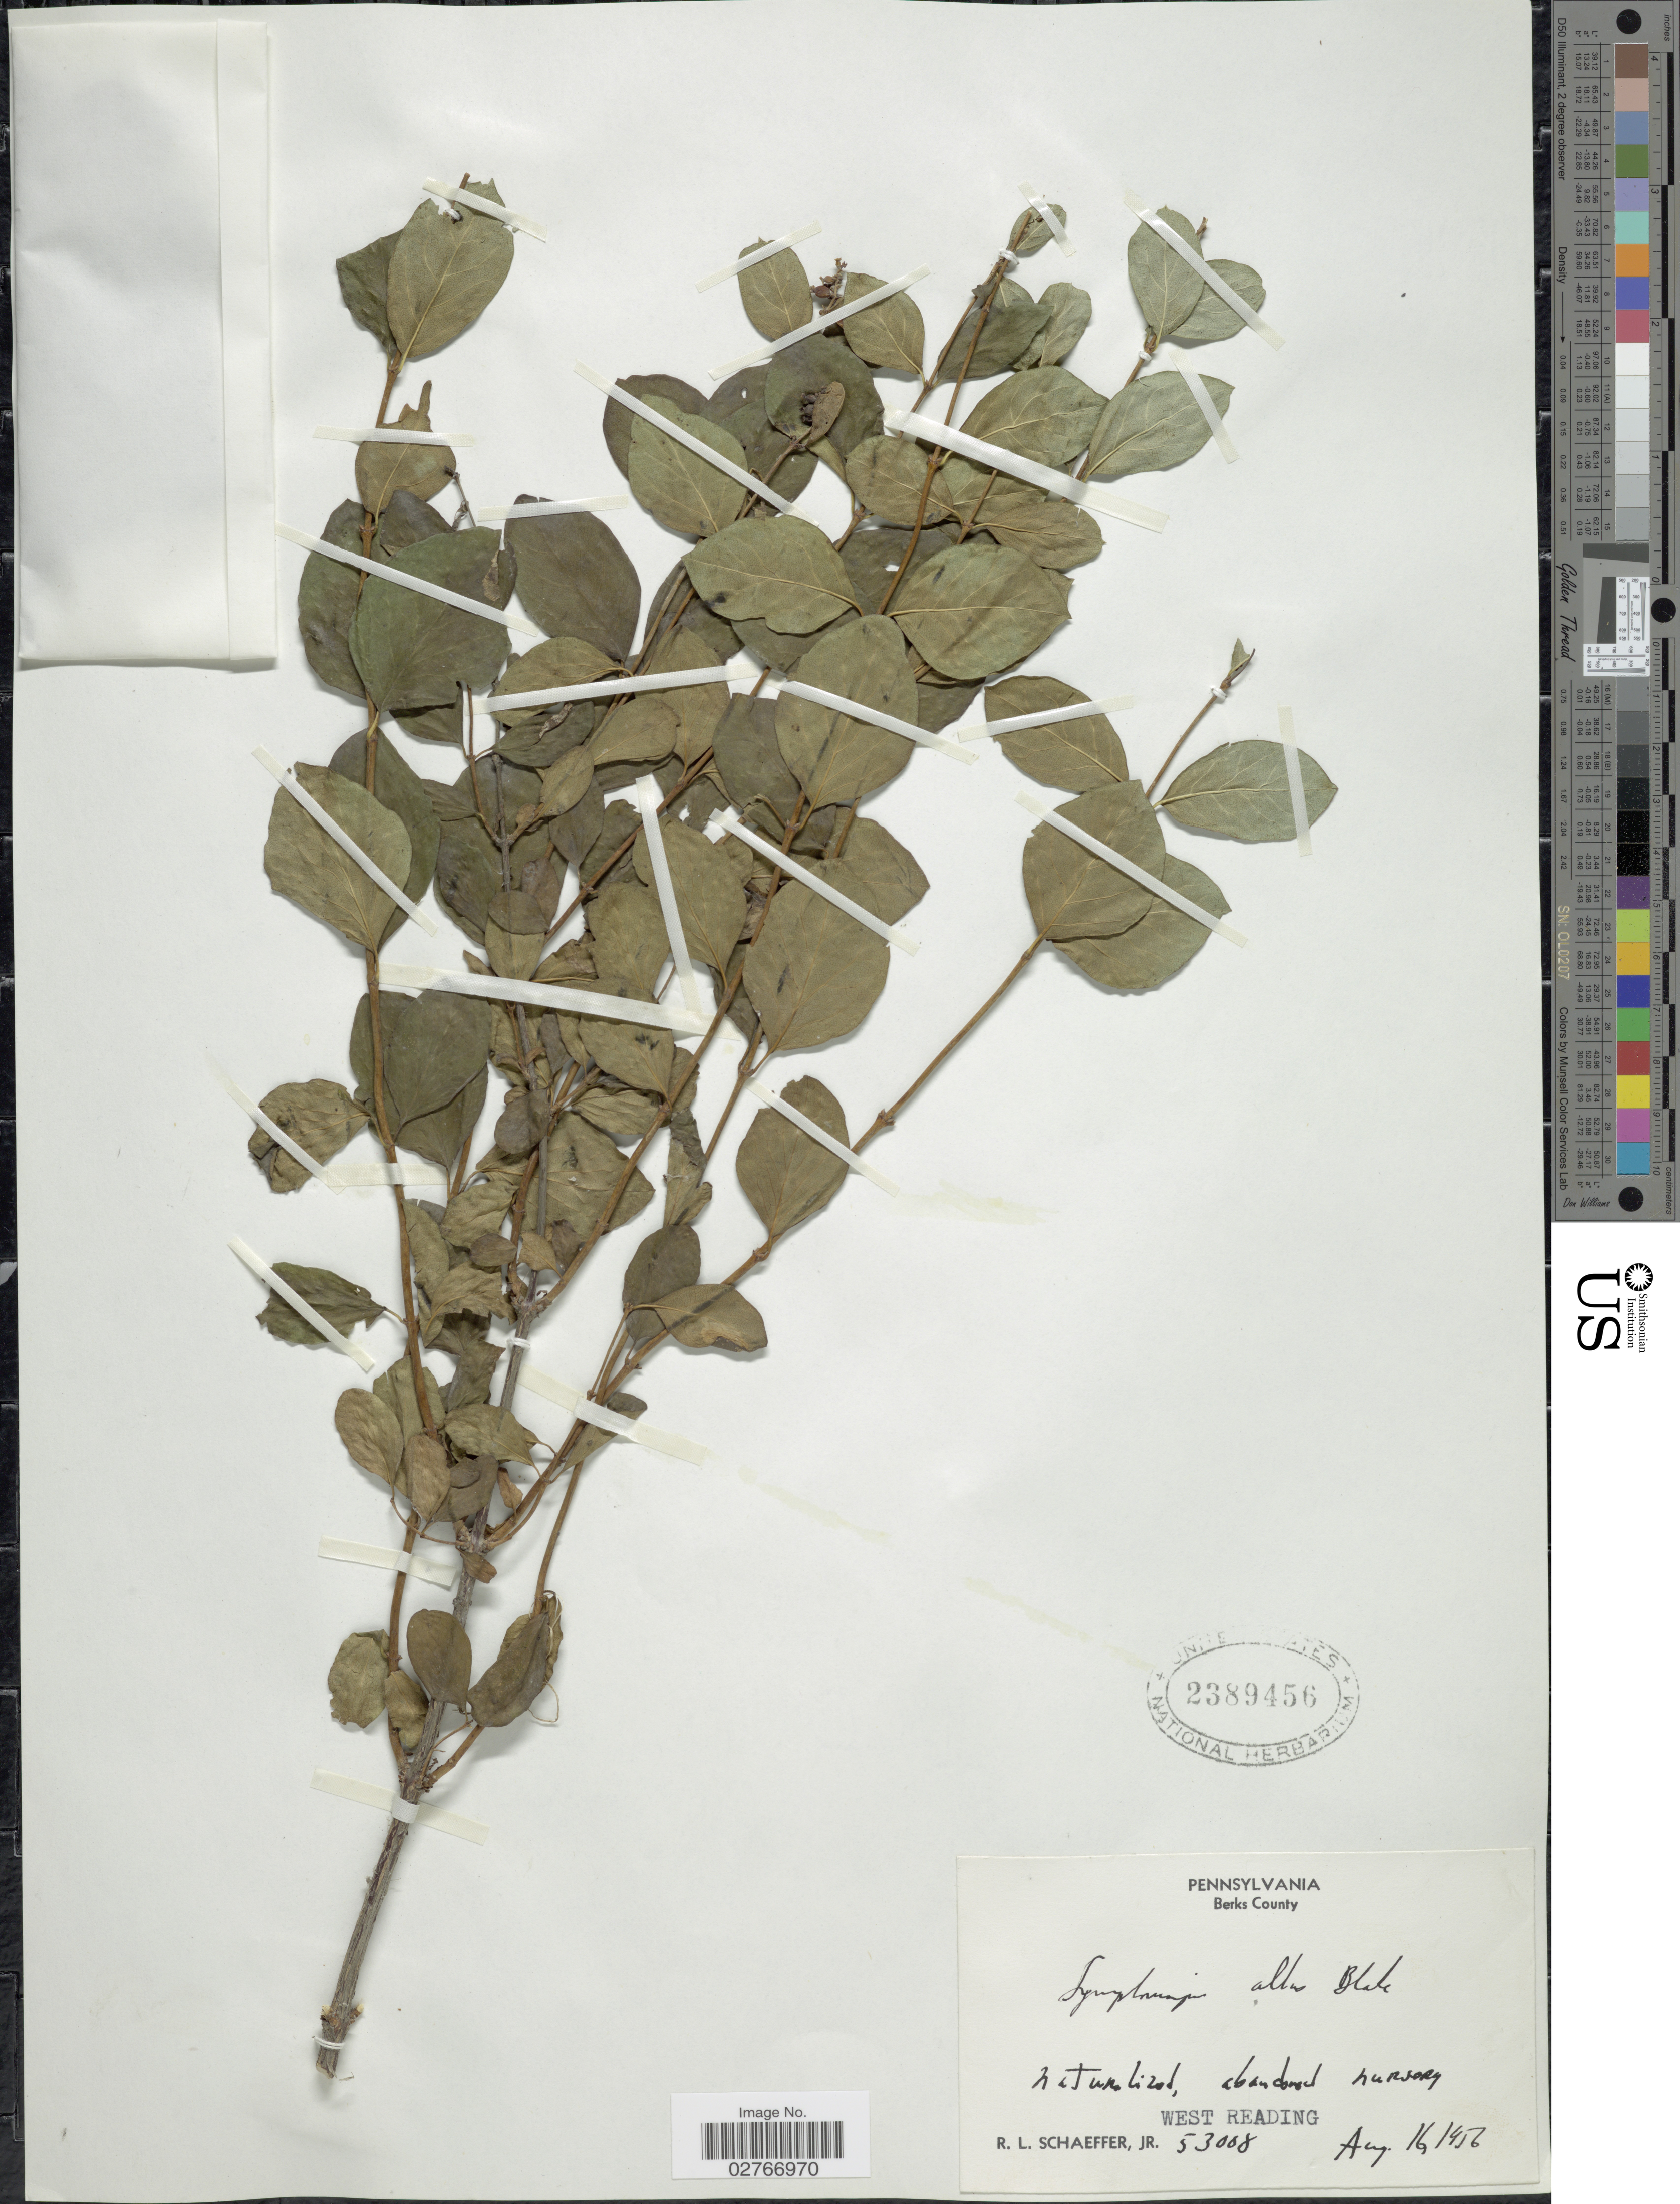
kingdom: Plantae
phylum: Tracheophyta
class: Magnoliopsida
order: Dipsacales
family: Caprifoliaceae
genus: Symphoricarpos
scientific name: Symphoricarpos albus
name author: (L.) S.F. Blake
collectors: R. L. Schaeffer Jr.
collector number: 53008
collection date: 1956-08-16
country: United States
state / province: Pennsylvania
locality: Berks County. West Reading. Abandoned nursery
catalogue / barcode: US 2389456